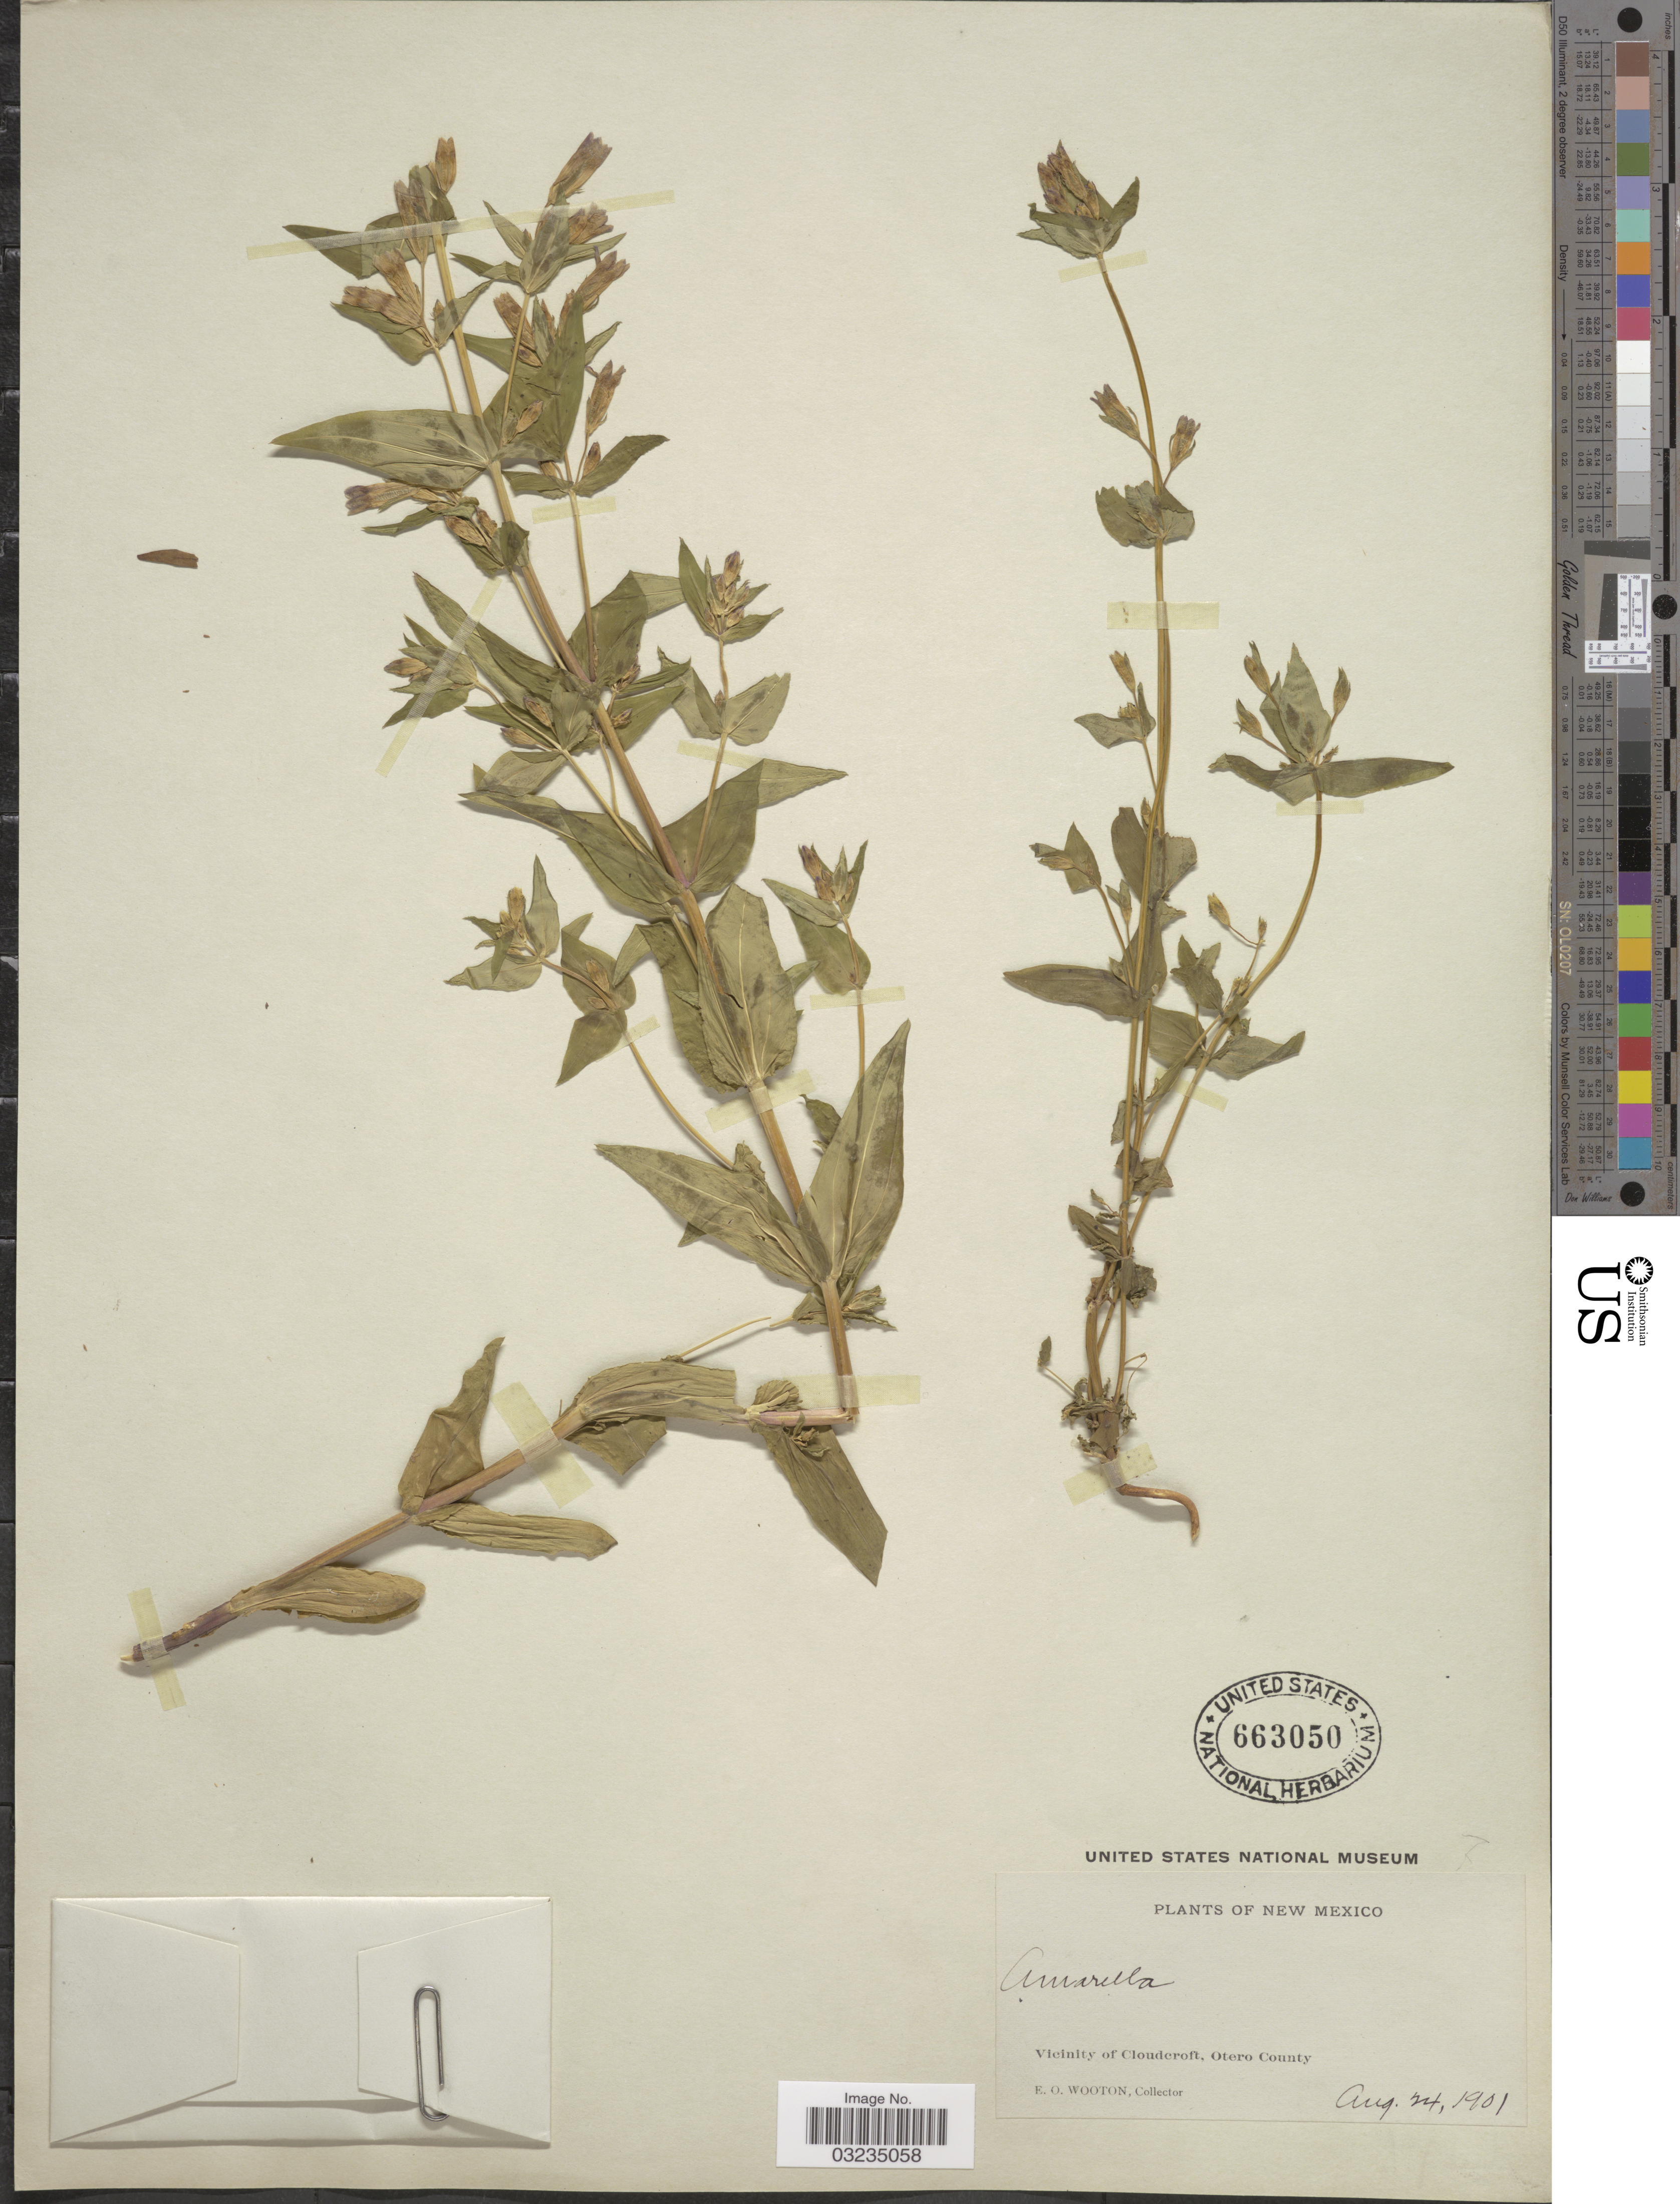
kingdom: Plantae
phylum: Tracheophyta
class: Magnoliopsida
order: Gentianales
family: Gentianaceae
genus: Gentiana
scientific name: Gentiana sp.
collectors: E. O. Wooton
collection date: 1901-08-24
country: United States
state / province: New Mexico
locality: Vicinity of Cloudcroft, Otero County.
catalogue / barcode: US 663050